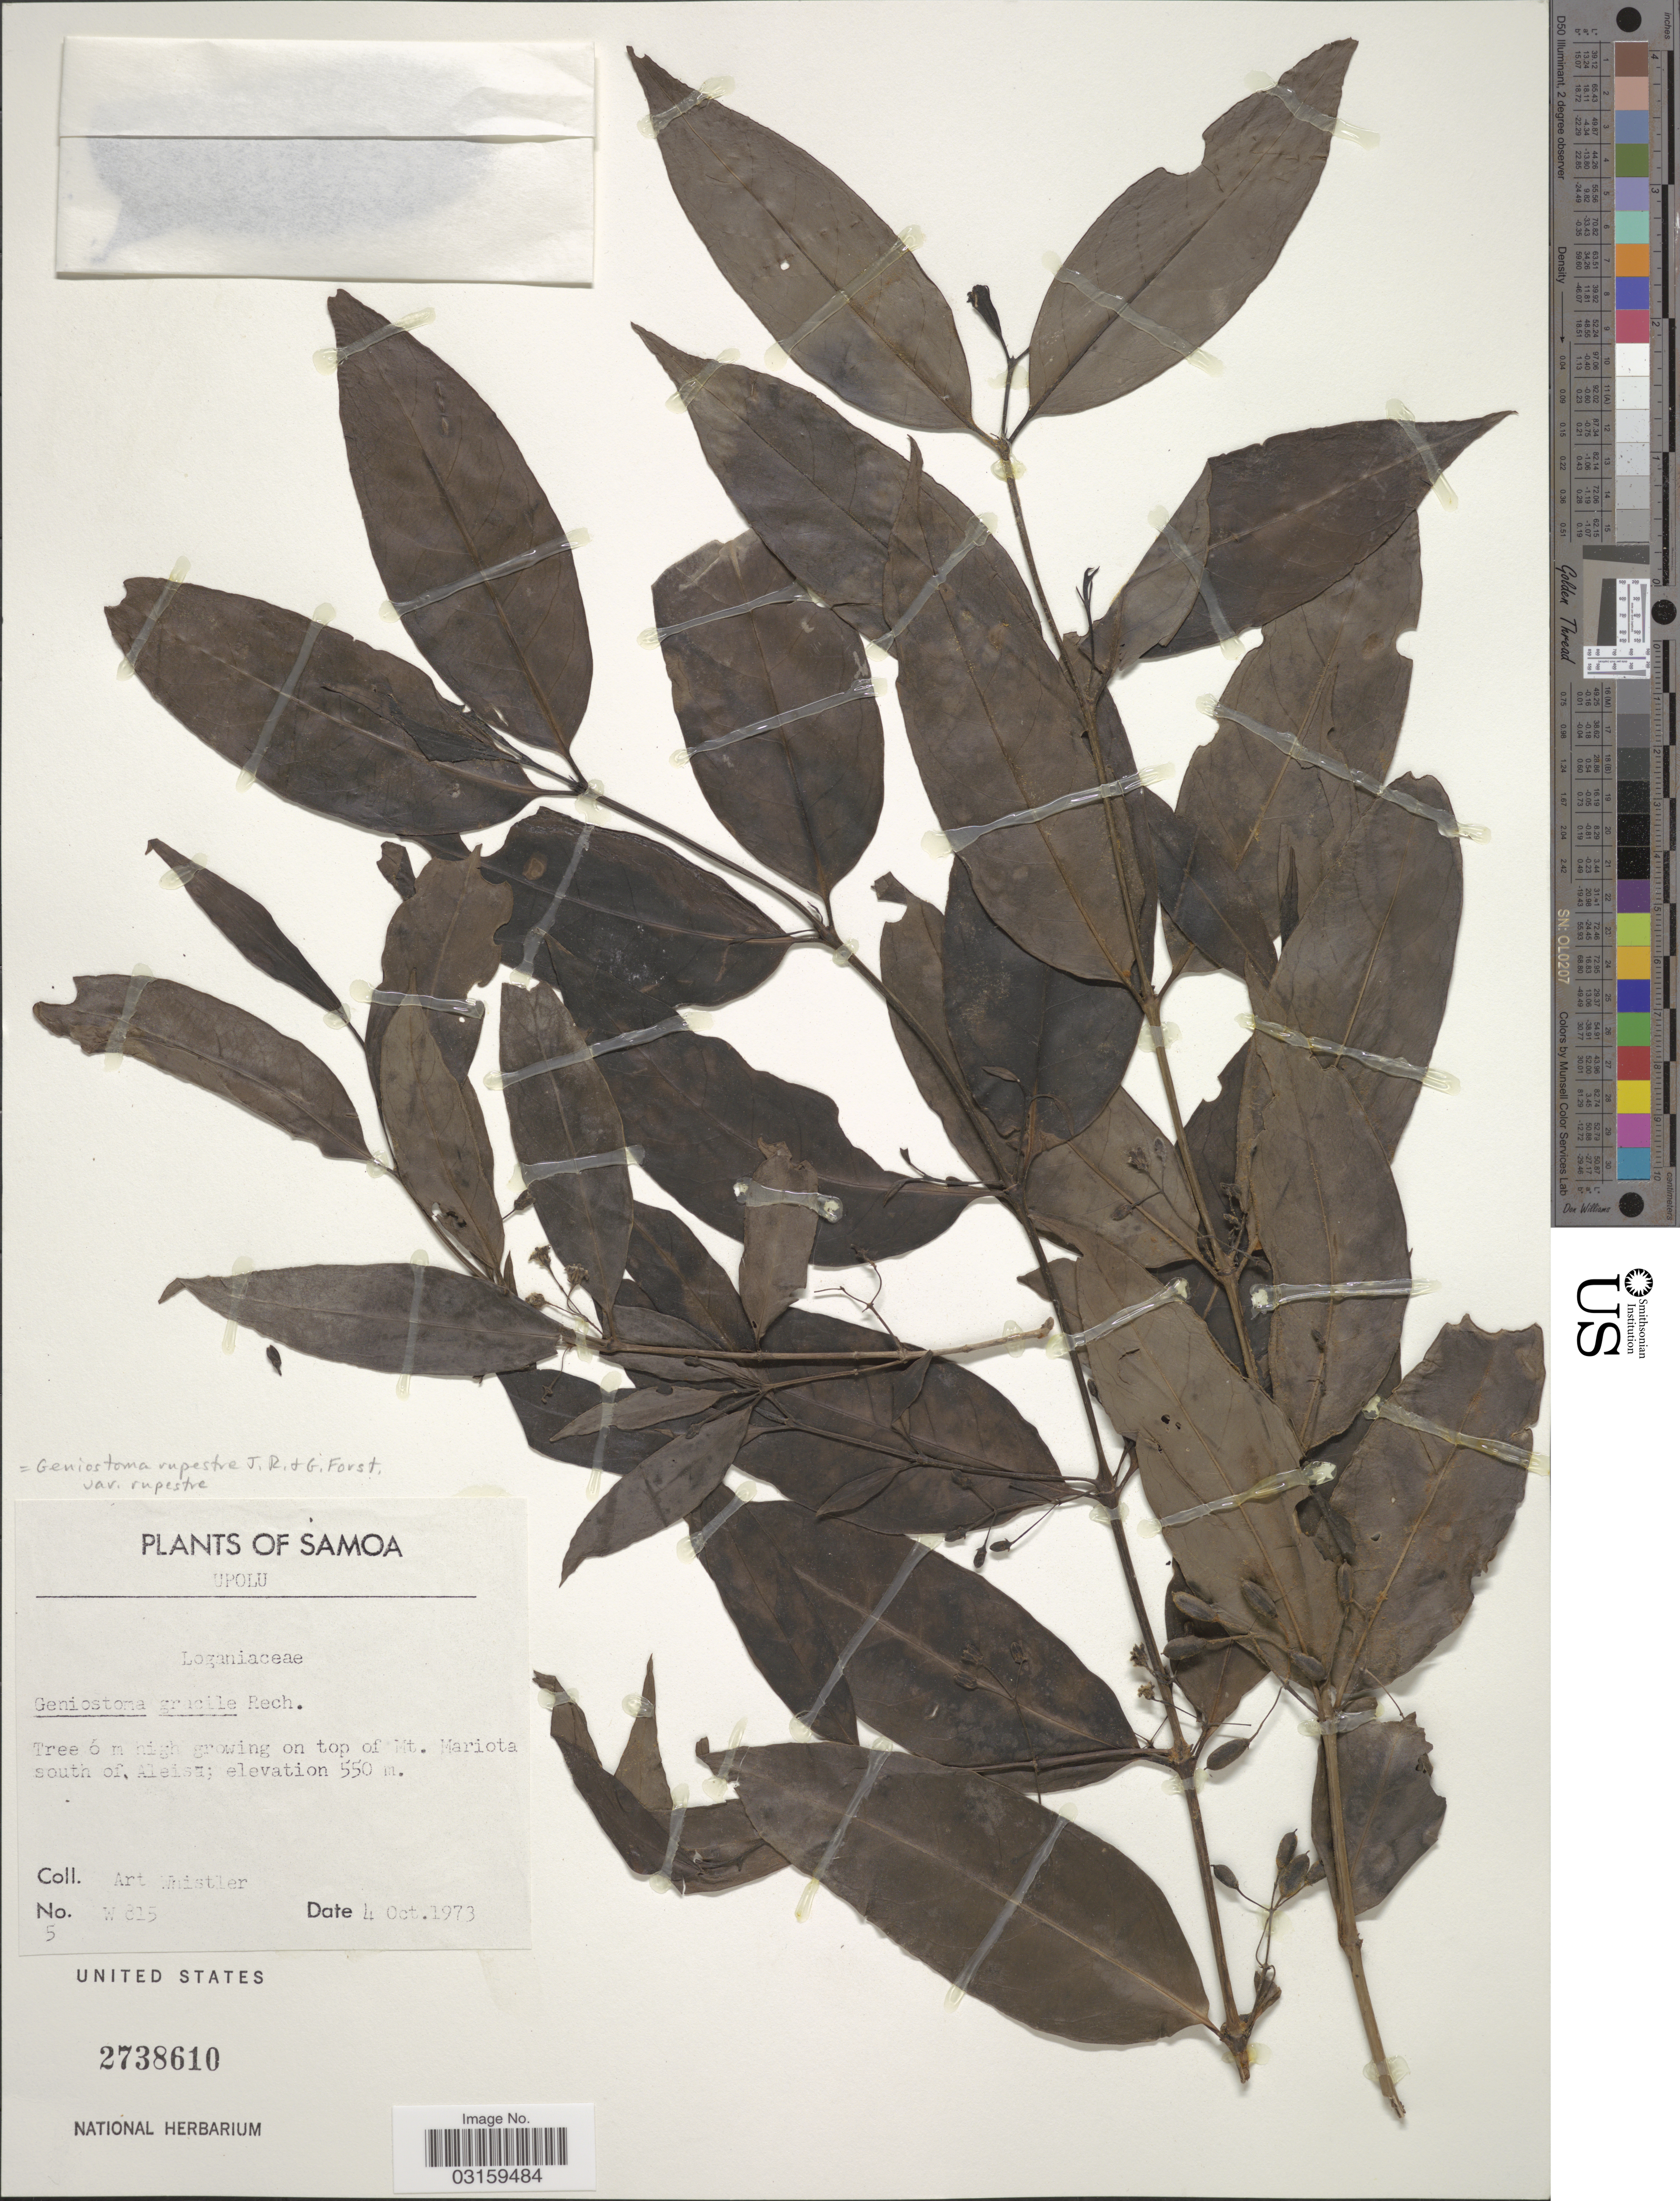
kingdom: Plantae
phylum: Tracheophyta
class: Magnoliopsida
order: Gentianales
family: Loganiaceae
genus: Geniostoma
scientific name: Geniostoma rupestre var. rupestre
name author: J.R. Forst. & G. Forst.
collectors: A. Whistler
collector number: W815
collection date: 1973-10-04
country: Samoa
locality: Samoa. Upolu. Growing on top of Mt. Mariota south of Aleisa.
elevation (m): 550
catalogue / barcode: US 2738610